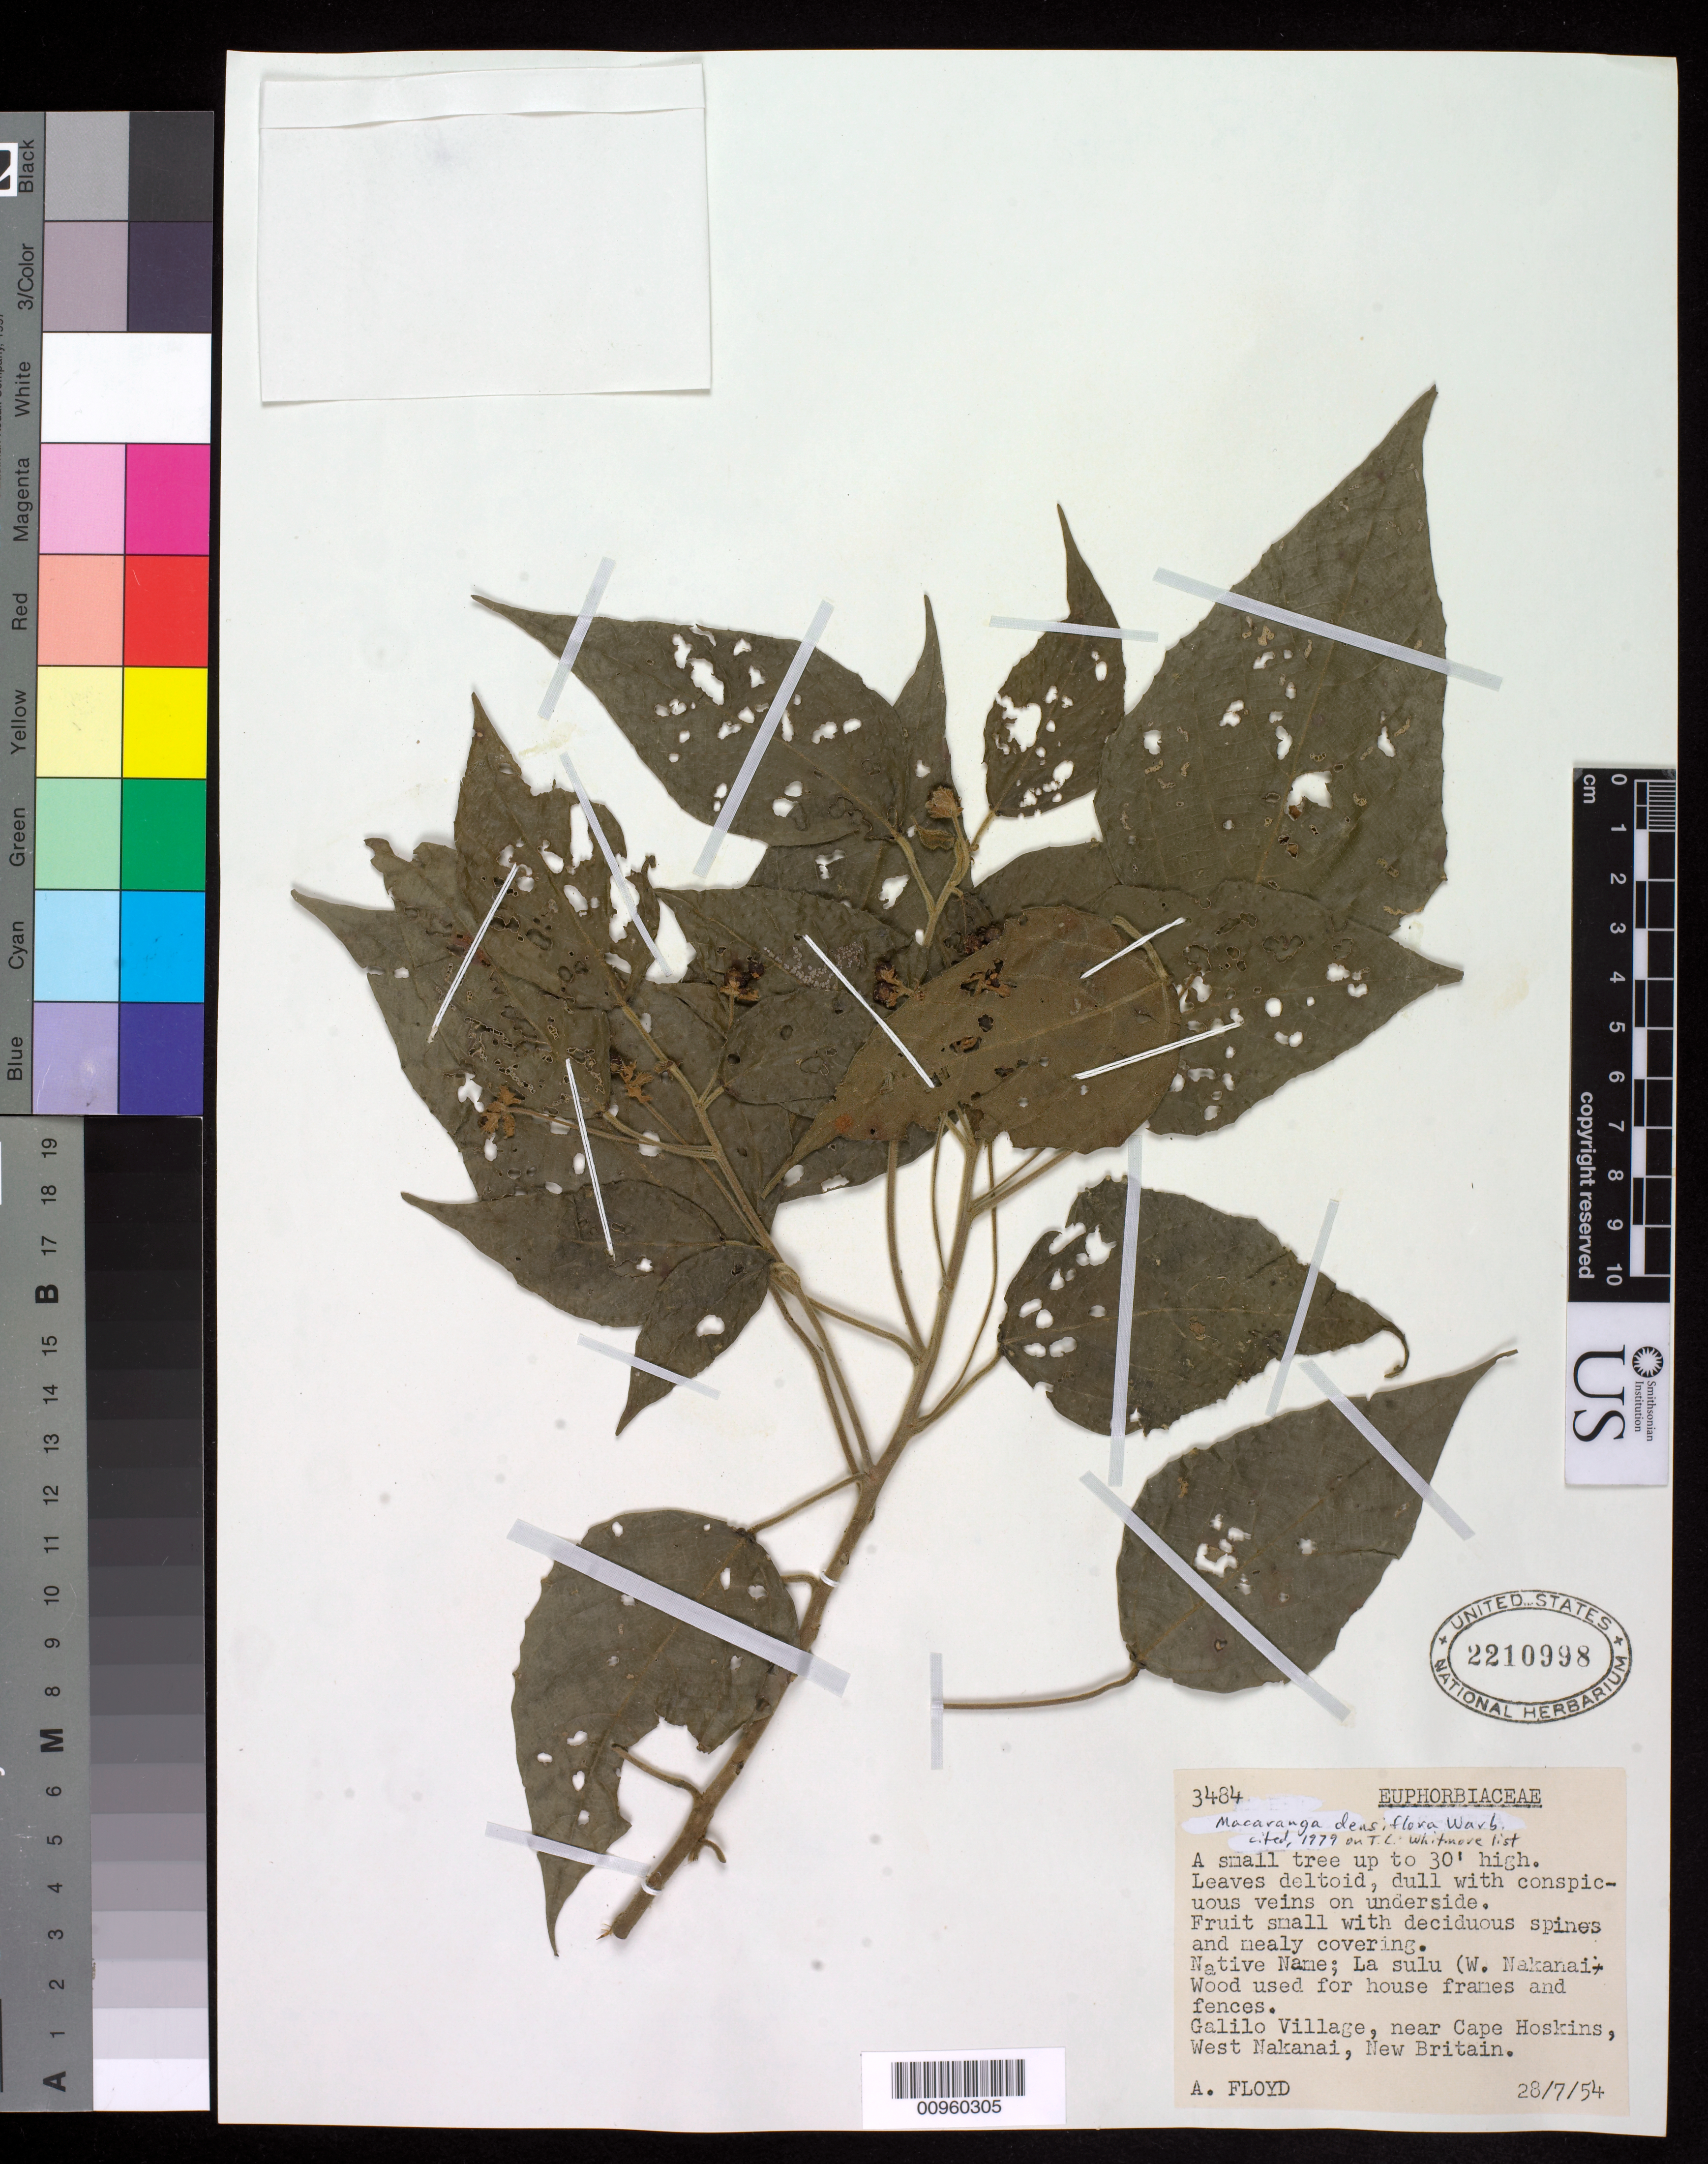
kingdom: Plantae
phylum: Tracheophyta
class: Magnoliopsida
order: Malpighiales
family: Euphorbiaceae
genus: Macaranga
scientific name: Macaranga densiflora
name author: Warb.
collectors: A. G. Floyd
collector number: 3484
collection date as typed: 28 Jul 1954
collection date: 1954-07-28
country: Papua New Guinea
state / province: West New Britain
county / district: Hoskins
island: New Britain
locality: West Nakanai, near Cape Hoskins, Galilo Village.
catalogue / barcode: US 2210998